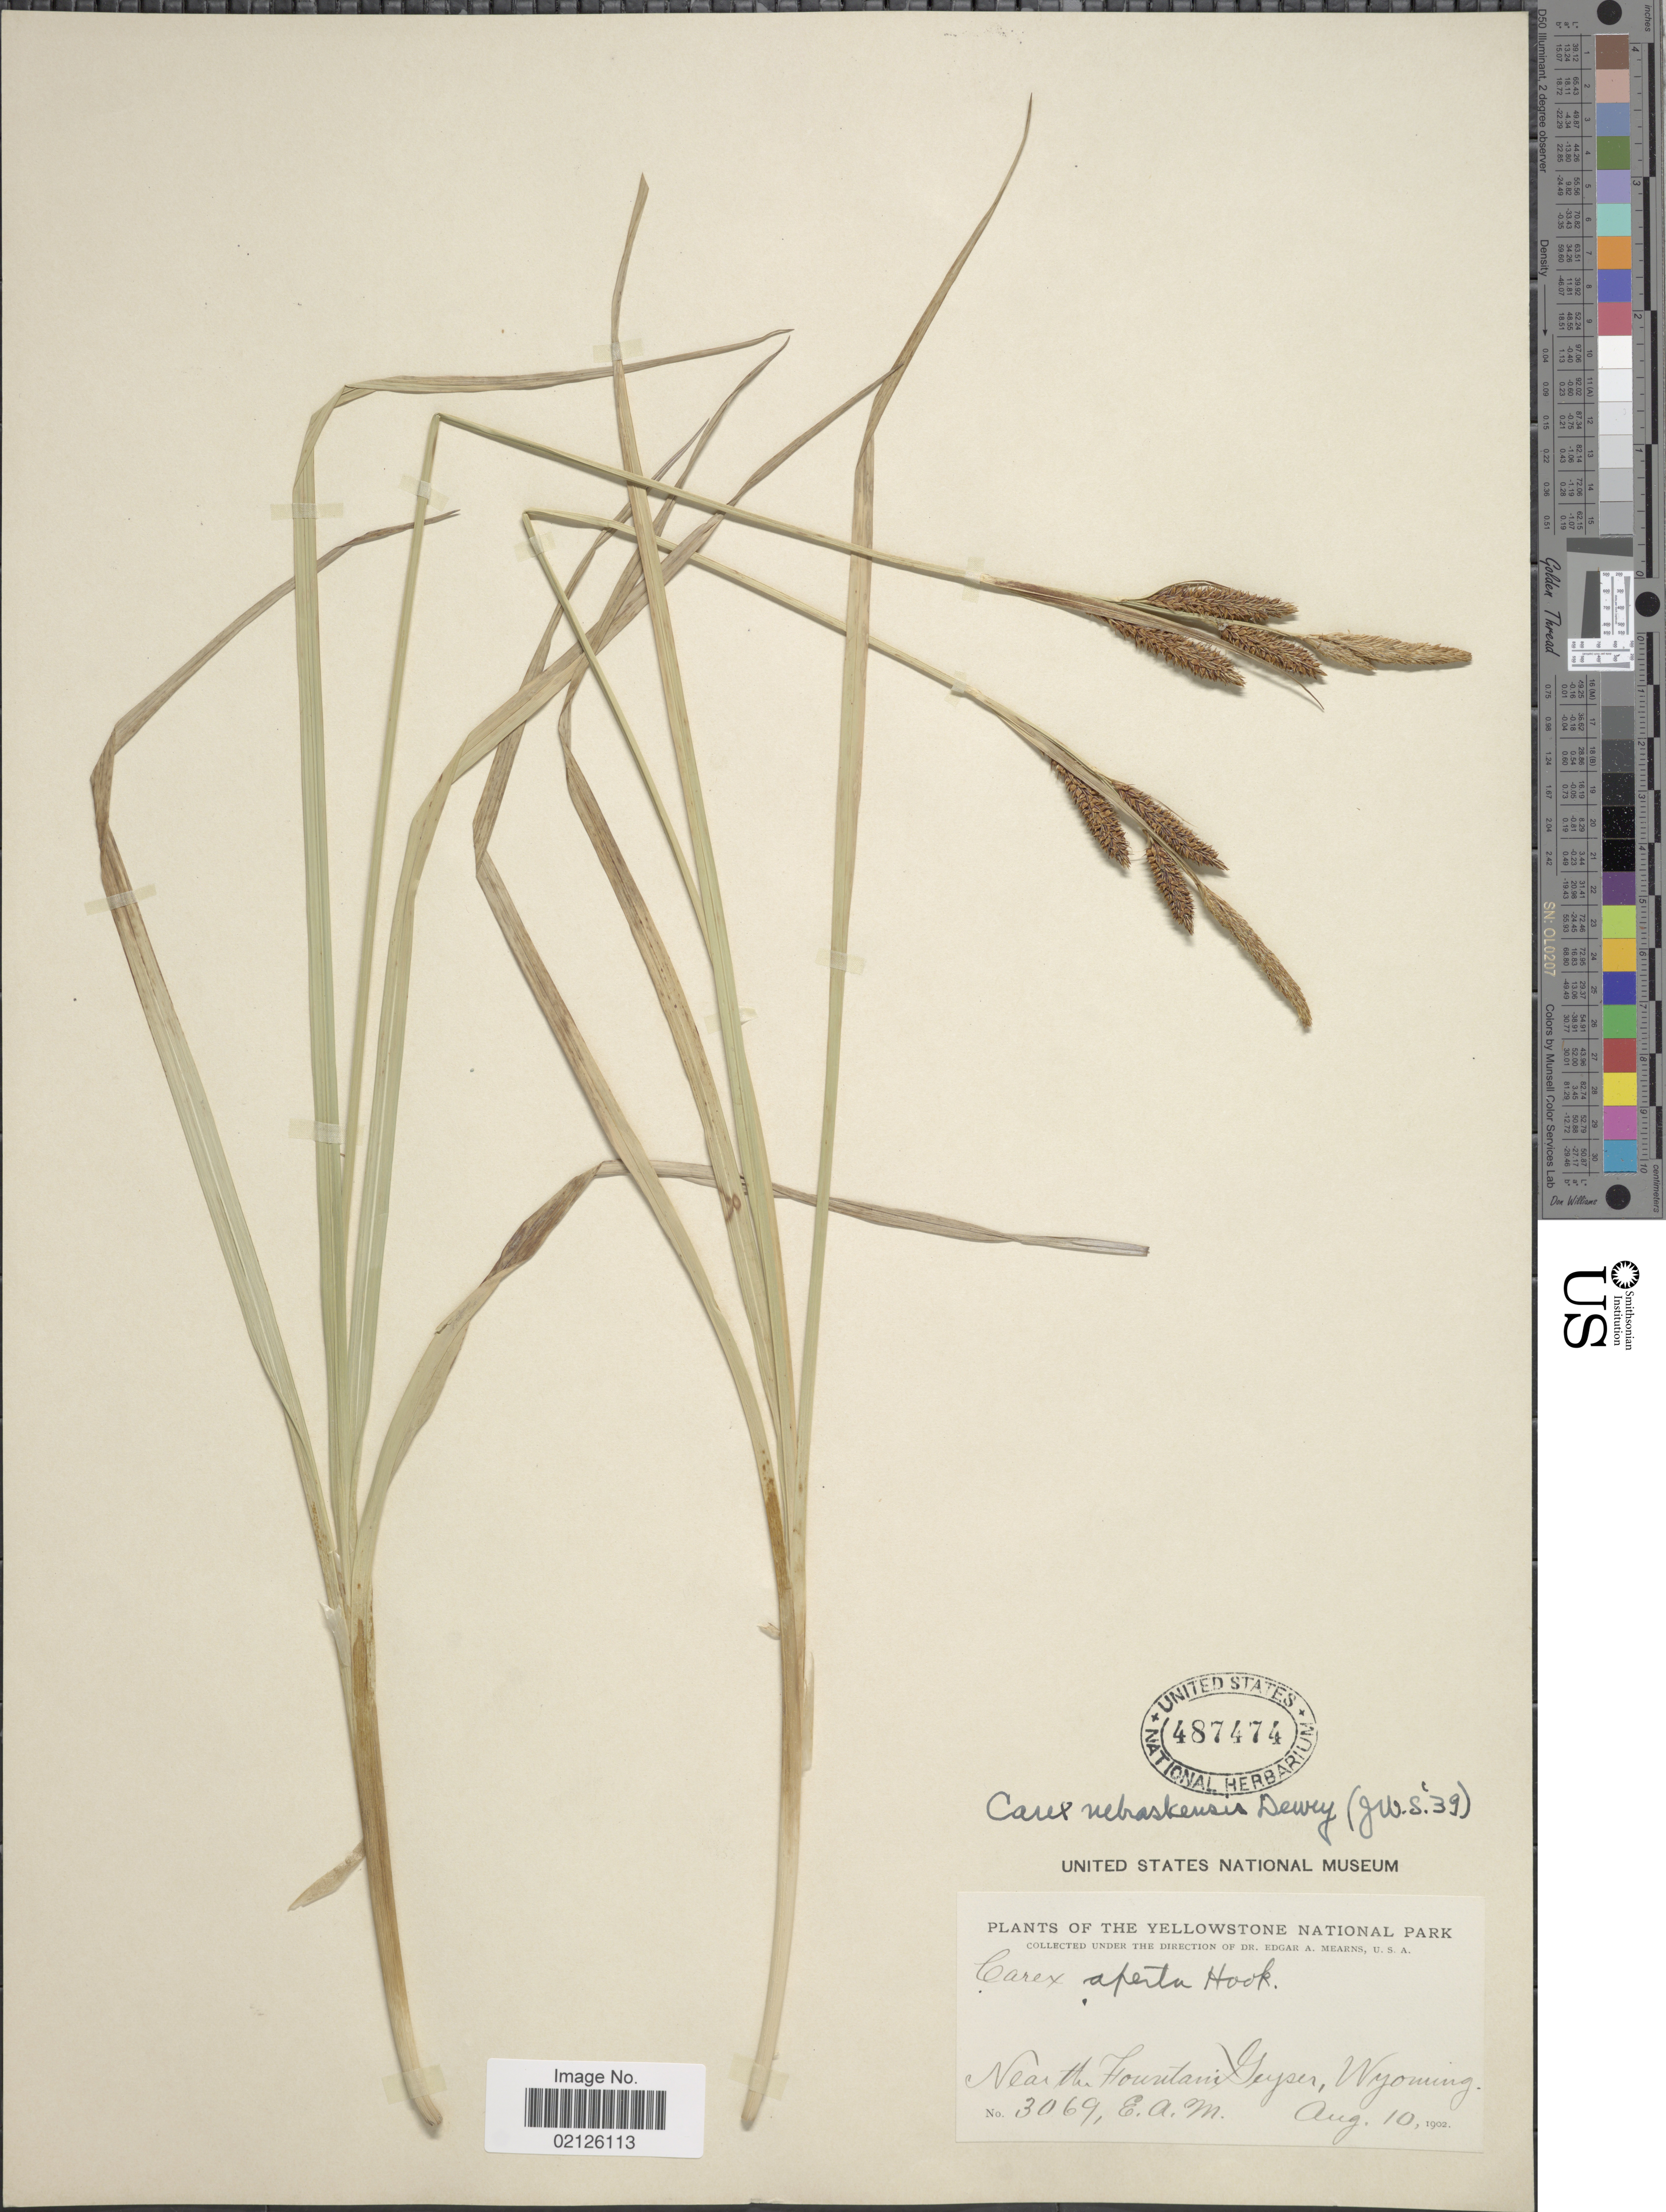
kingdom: Plantae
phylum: Tracheophyta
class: Liliopsida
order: Poales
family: Cyperaceae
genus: Carex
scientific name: Carex nebrascensis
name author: Dewey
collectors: E. A. Mearns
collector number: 3069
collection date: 1902-08-10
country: United States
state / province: Wyoming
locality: The Yellowstone National Park, Near the Fountain Geyser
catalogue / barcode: US 487474